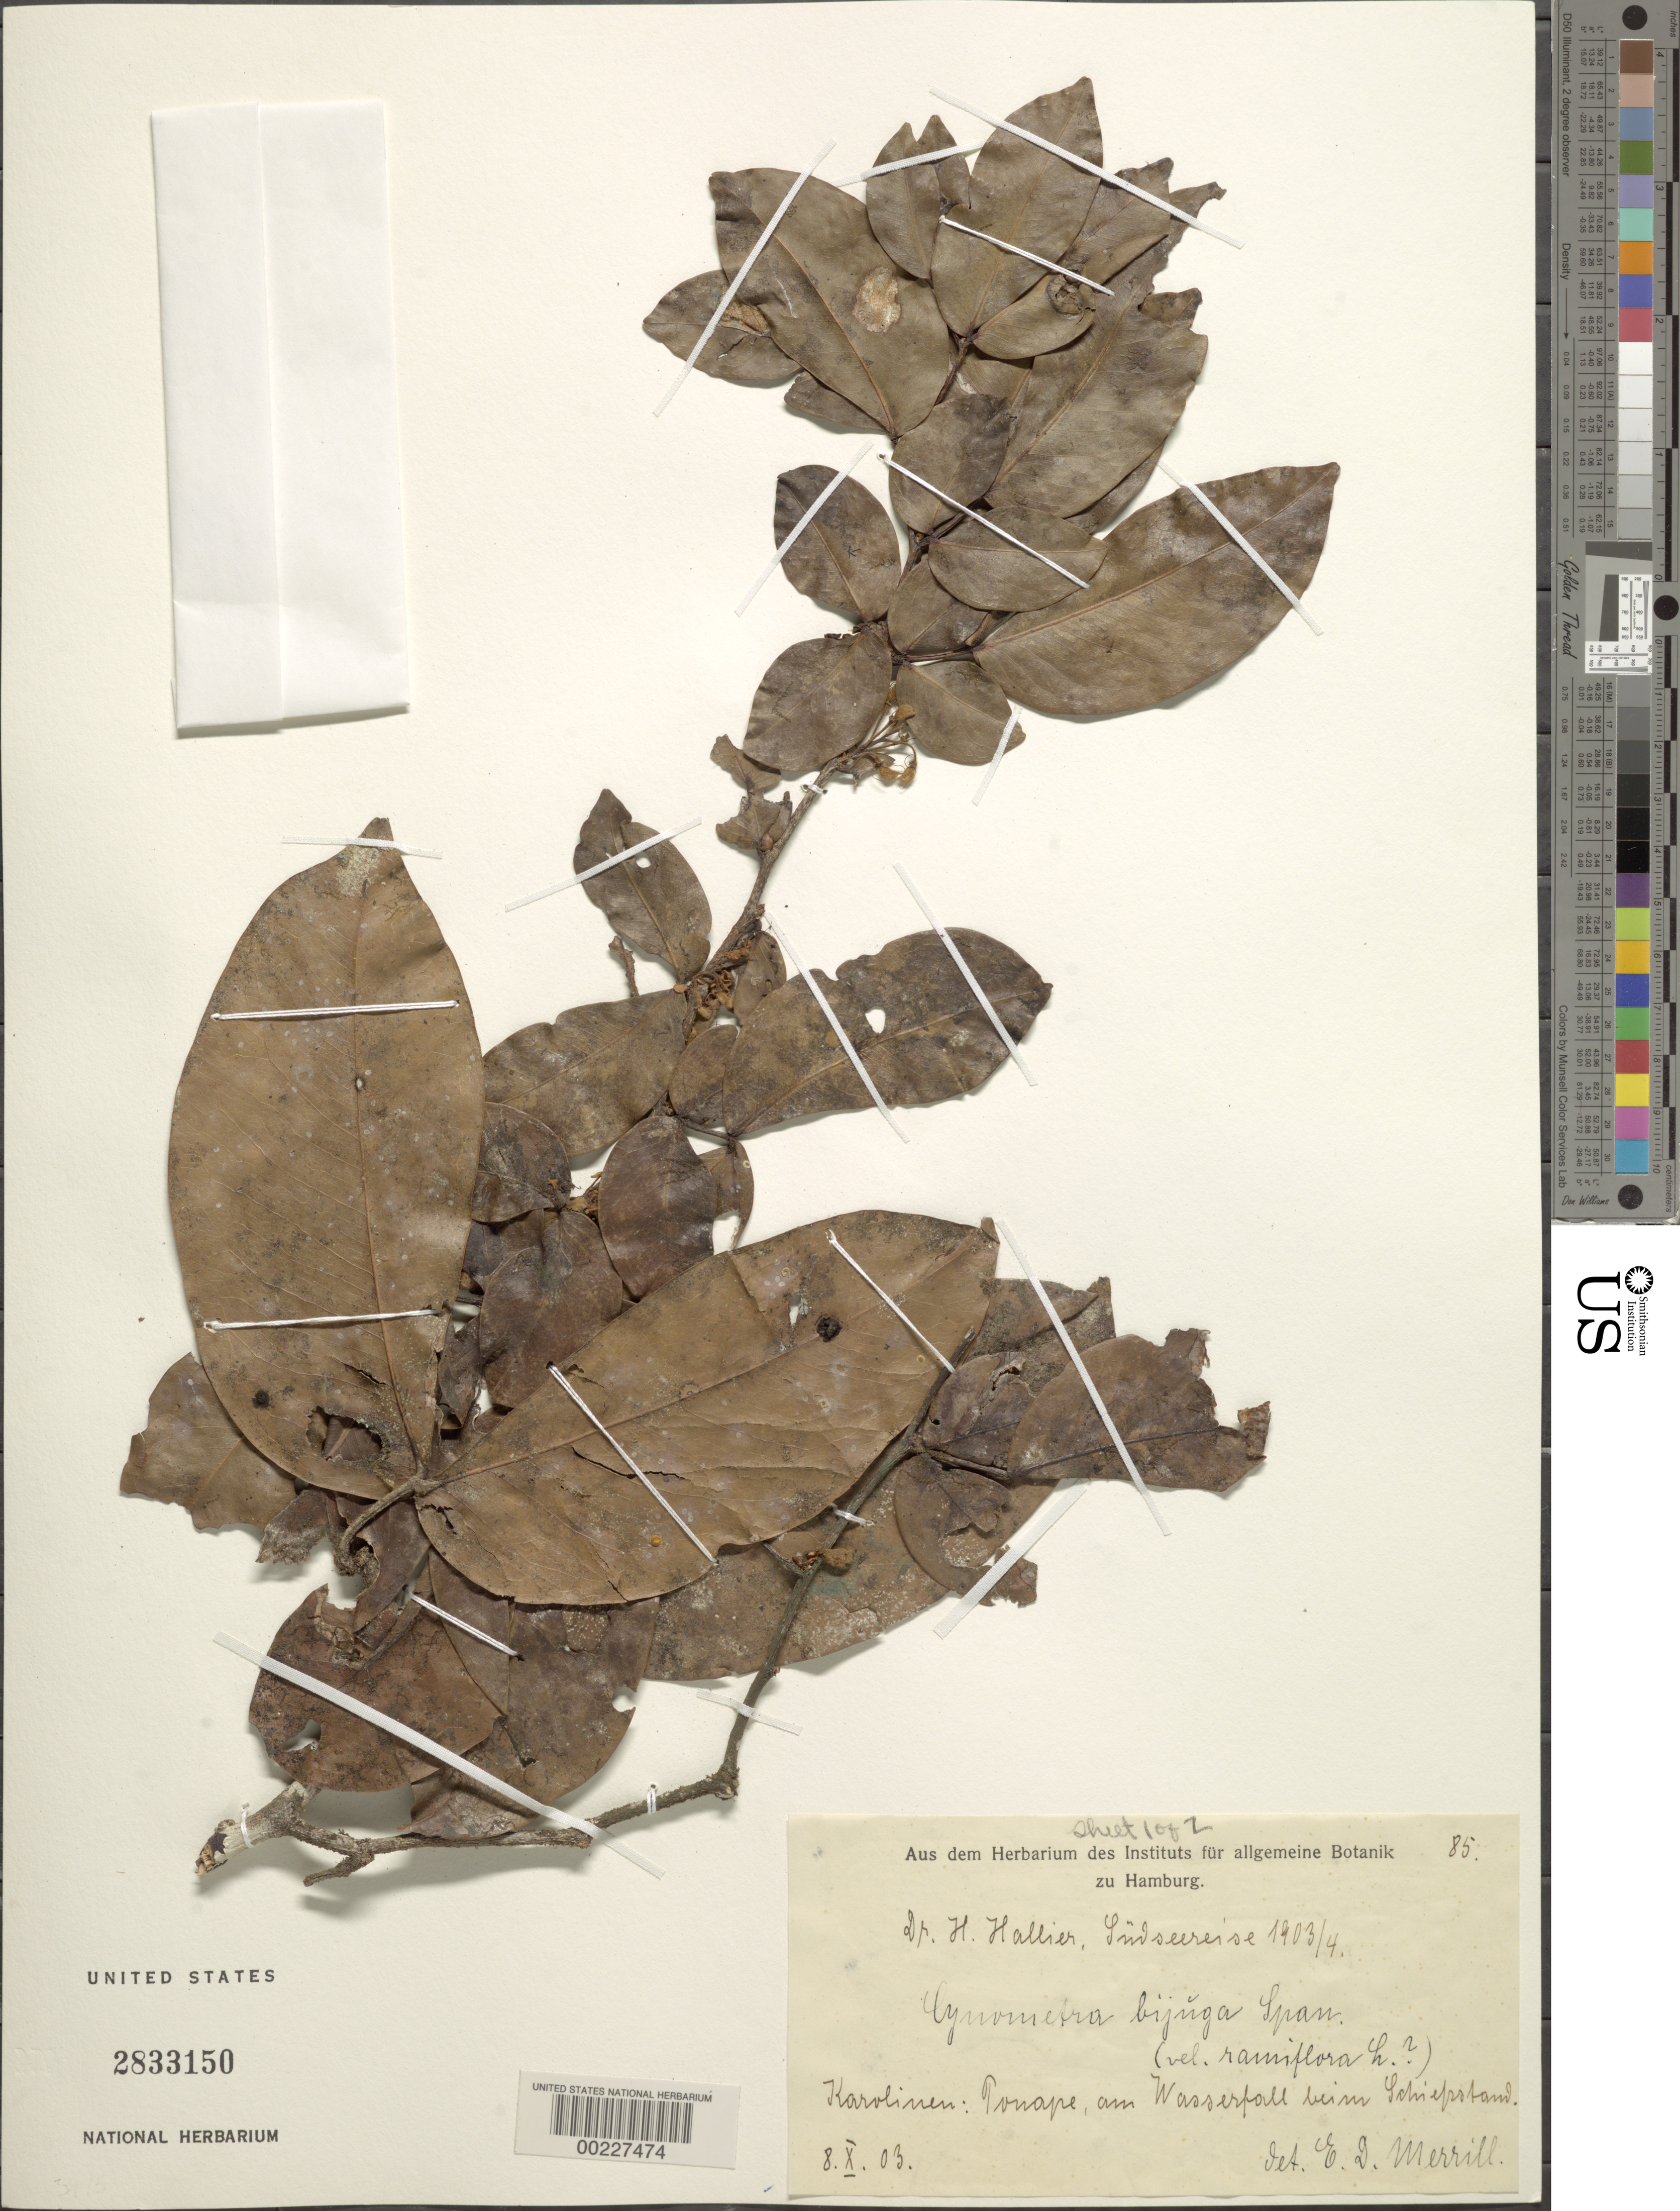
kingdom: Plantae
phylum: Tracheophyta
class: Magnoliopsida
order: Fabales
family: Fabaceae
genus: Cynometra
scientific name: Cynometra ramiflora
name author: L.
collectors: E. D. Merrill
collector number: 85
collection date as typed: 08 Oct 1903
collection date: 1903-10-08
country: Micronesia, Federated States of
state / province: Pohnpei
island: Pohnpei [Ponape] Islands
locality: Waterfall near the schiefsstand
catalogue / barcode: US 2833150